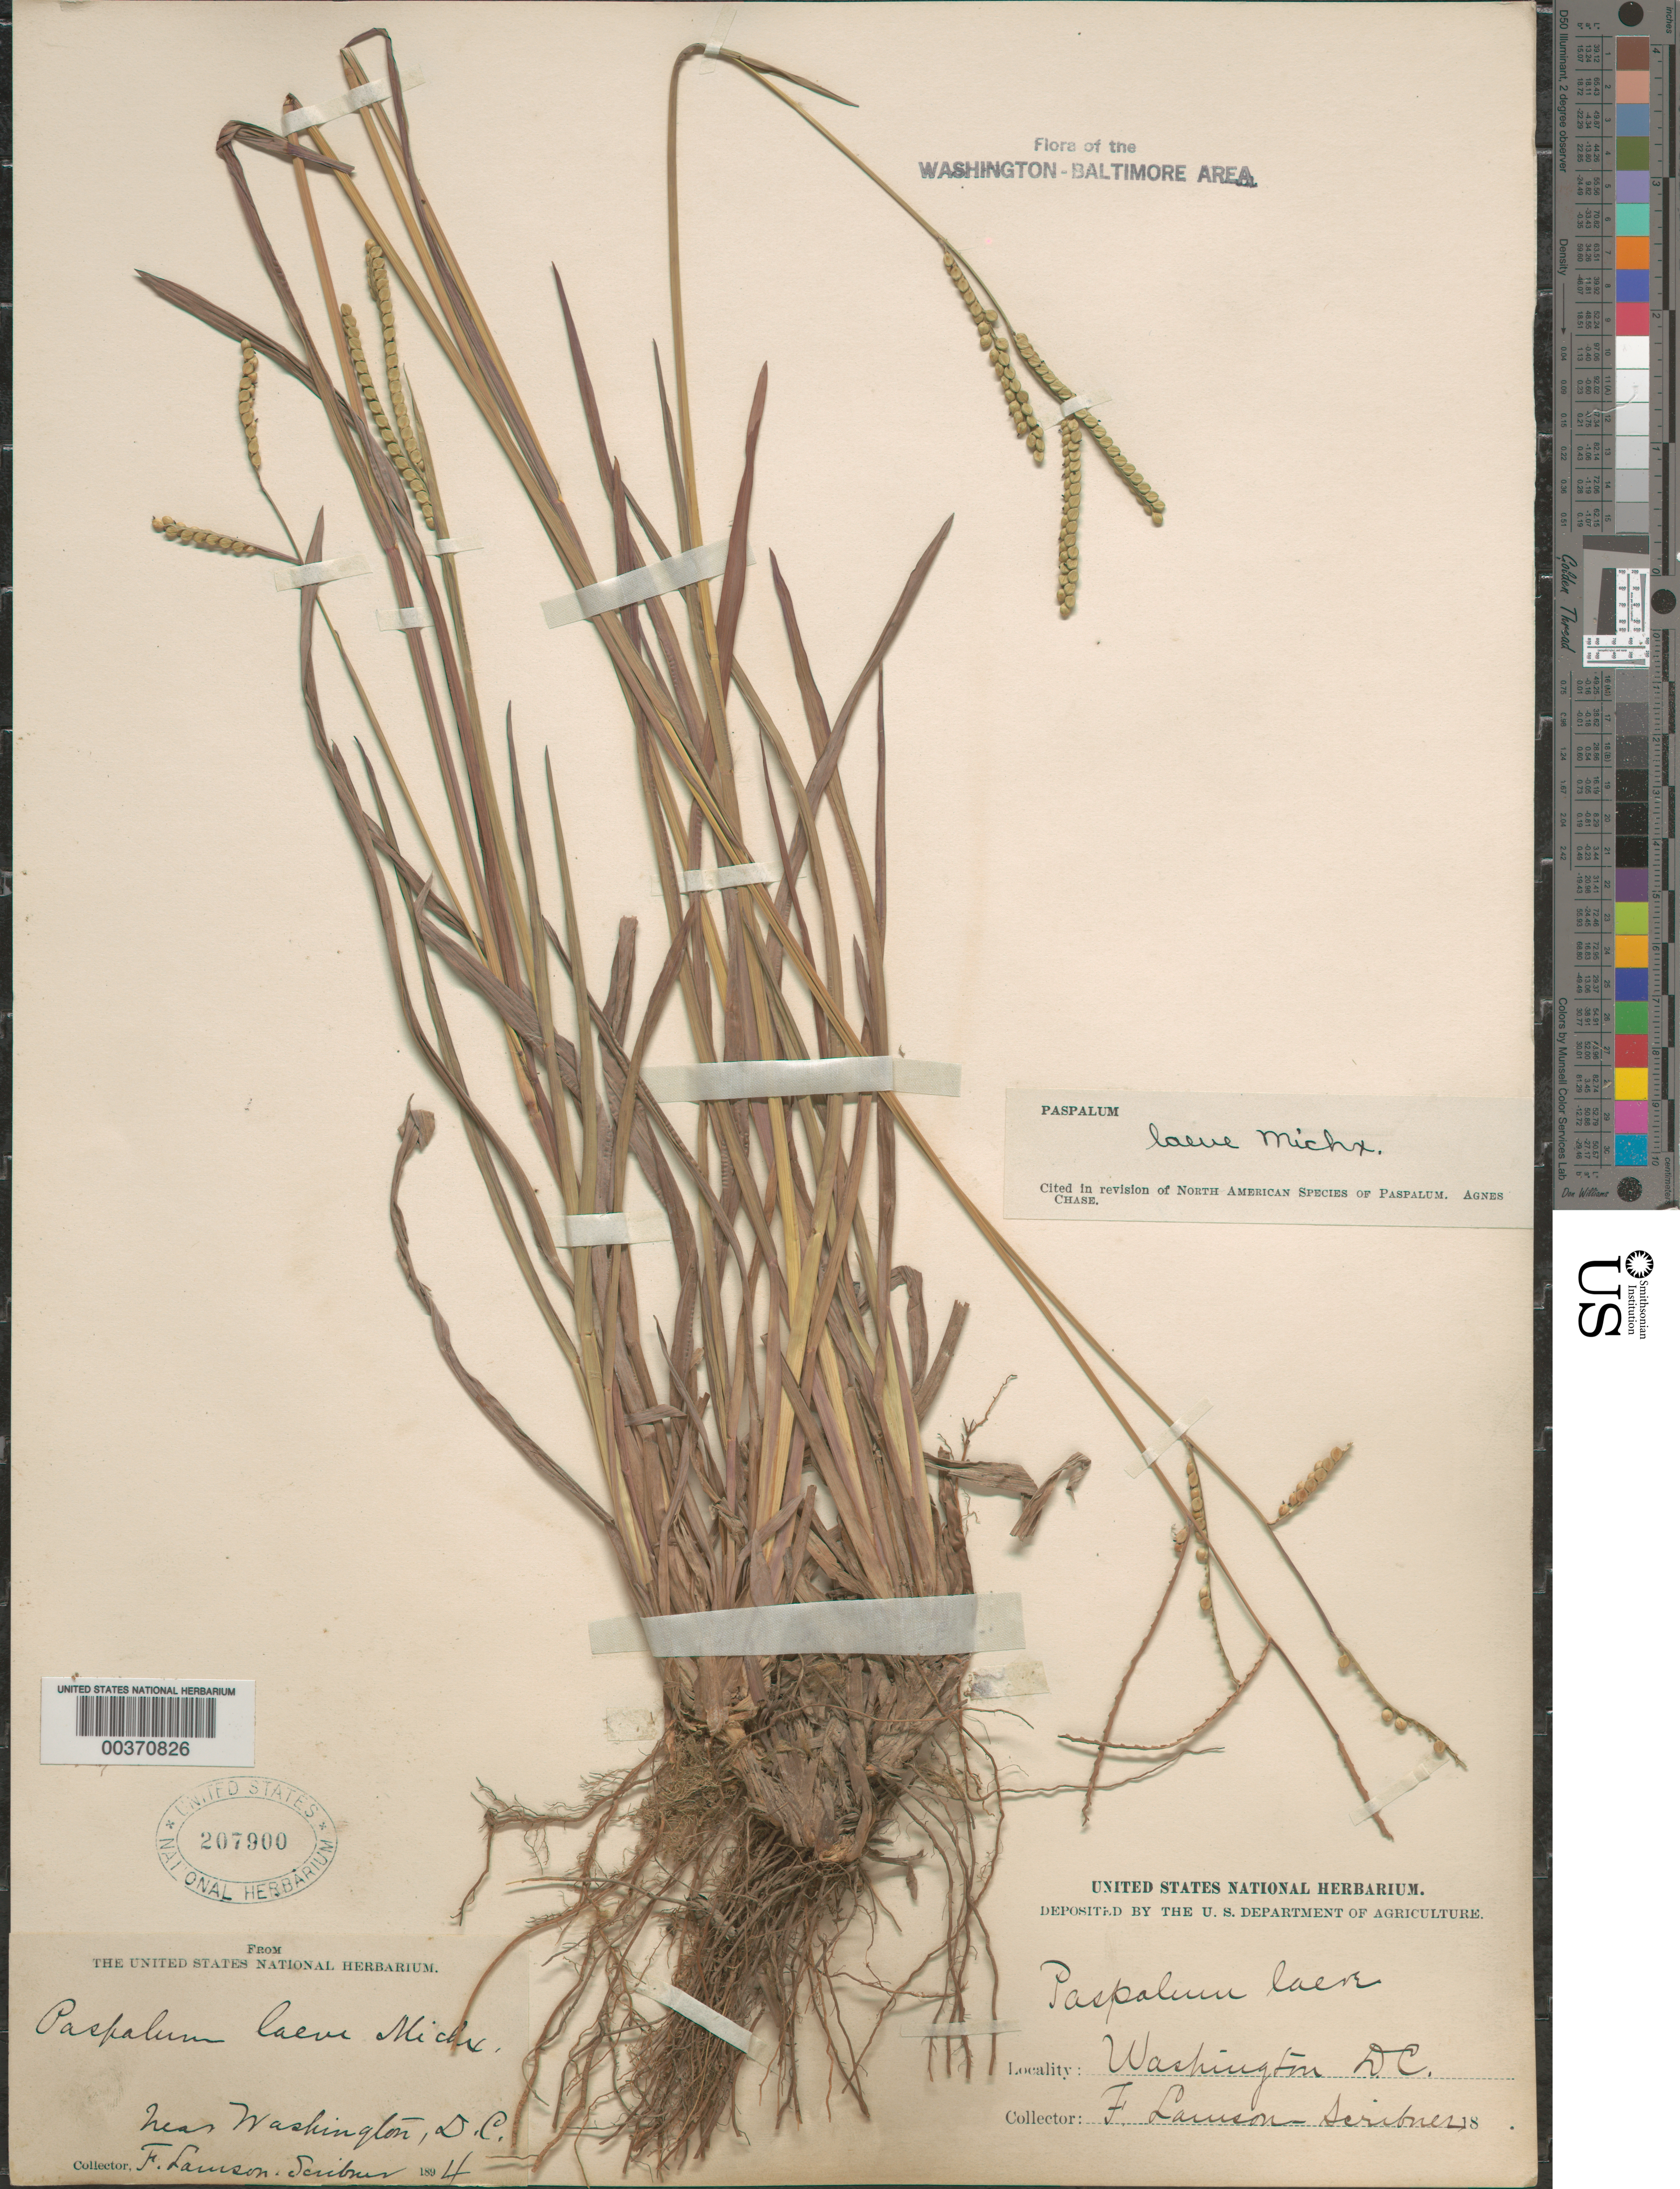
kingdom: Plantae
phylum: Tracheophyta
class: Liliopsida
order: Poales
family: Poaceae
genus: Paspalum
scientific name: Paspalum laeve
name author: Michx.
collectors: F. L. Scribner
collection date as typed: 1894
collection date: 1894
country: United States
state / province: District of Columbia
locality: Near Washington DC area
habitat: Managed meadow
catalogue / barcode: US 207900